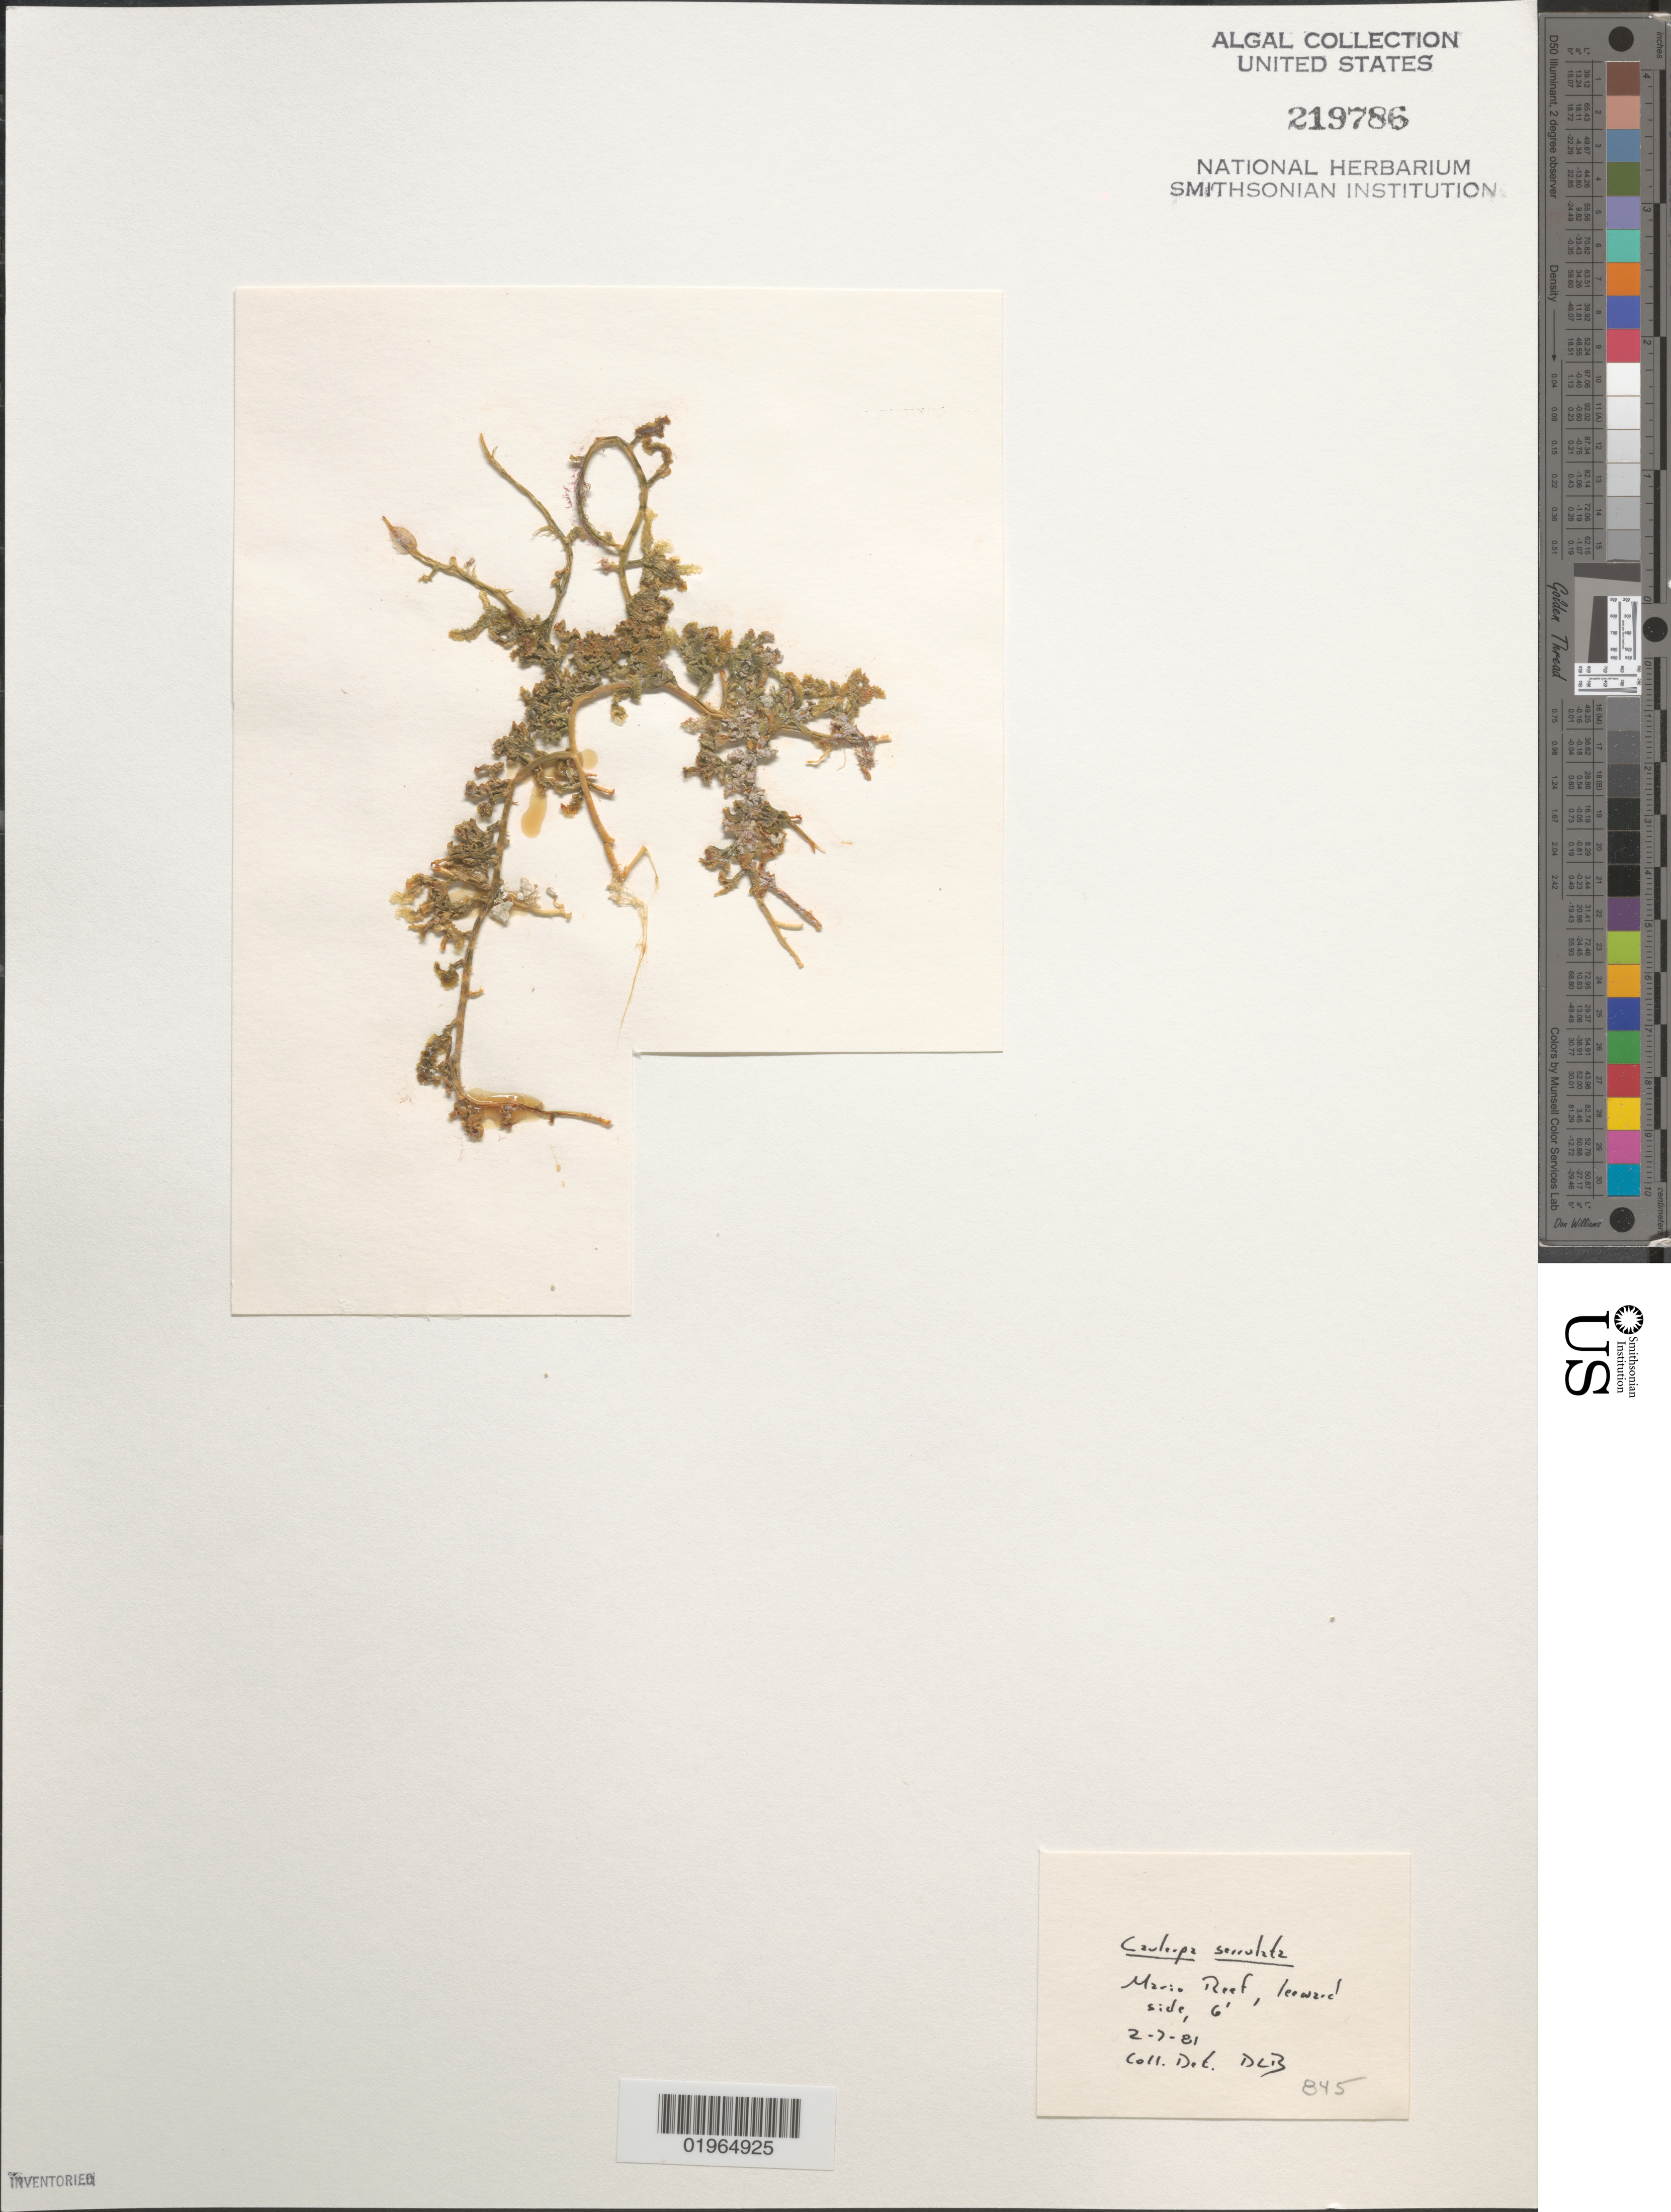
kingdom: Plantae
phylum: Chlorophyta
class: Ulvophyceae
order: Bryopsidales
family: Caulerpaceae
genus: Caulerpa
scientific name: Caulerpa serrulata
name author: (Forssk.) J. Agardh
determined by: Ballantine, D. L.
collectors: D.L. Ballantine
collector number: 845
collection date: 1981-02-07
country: Puerto Rico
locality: Mario Reef, leeward.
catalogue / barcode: US 219786